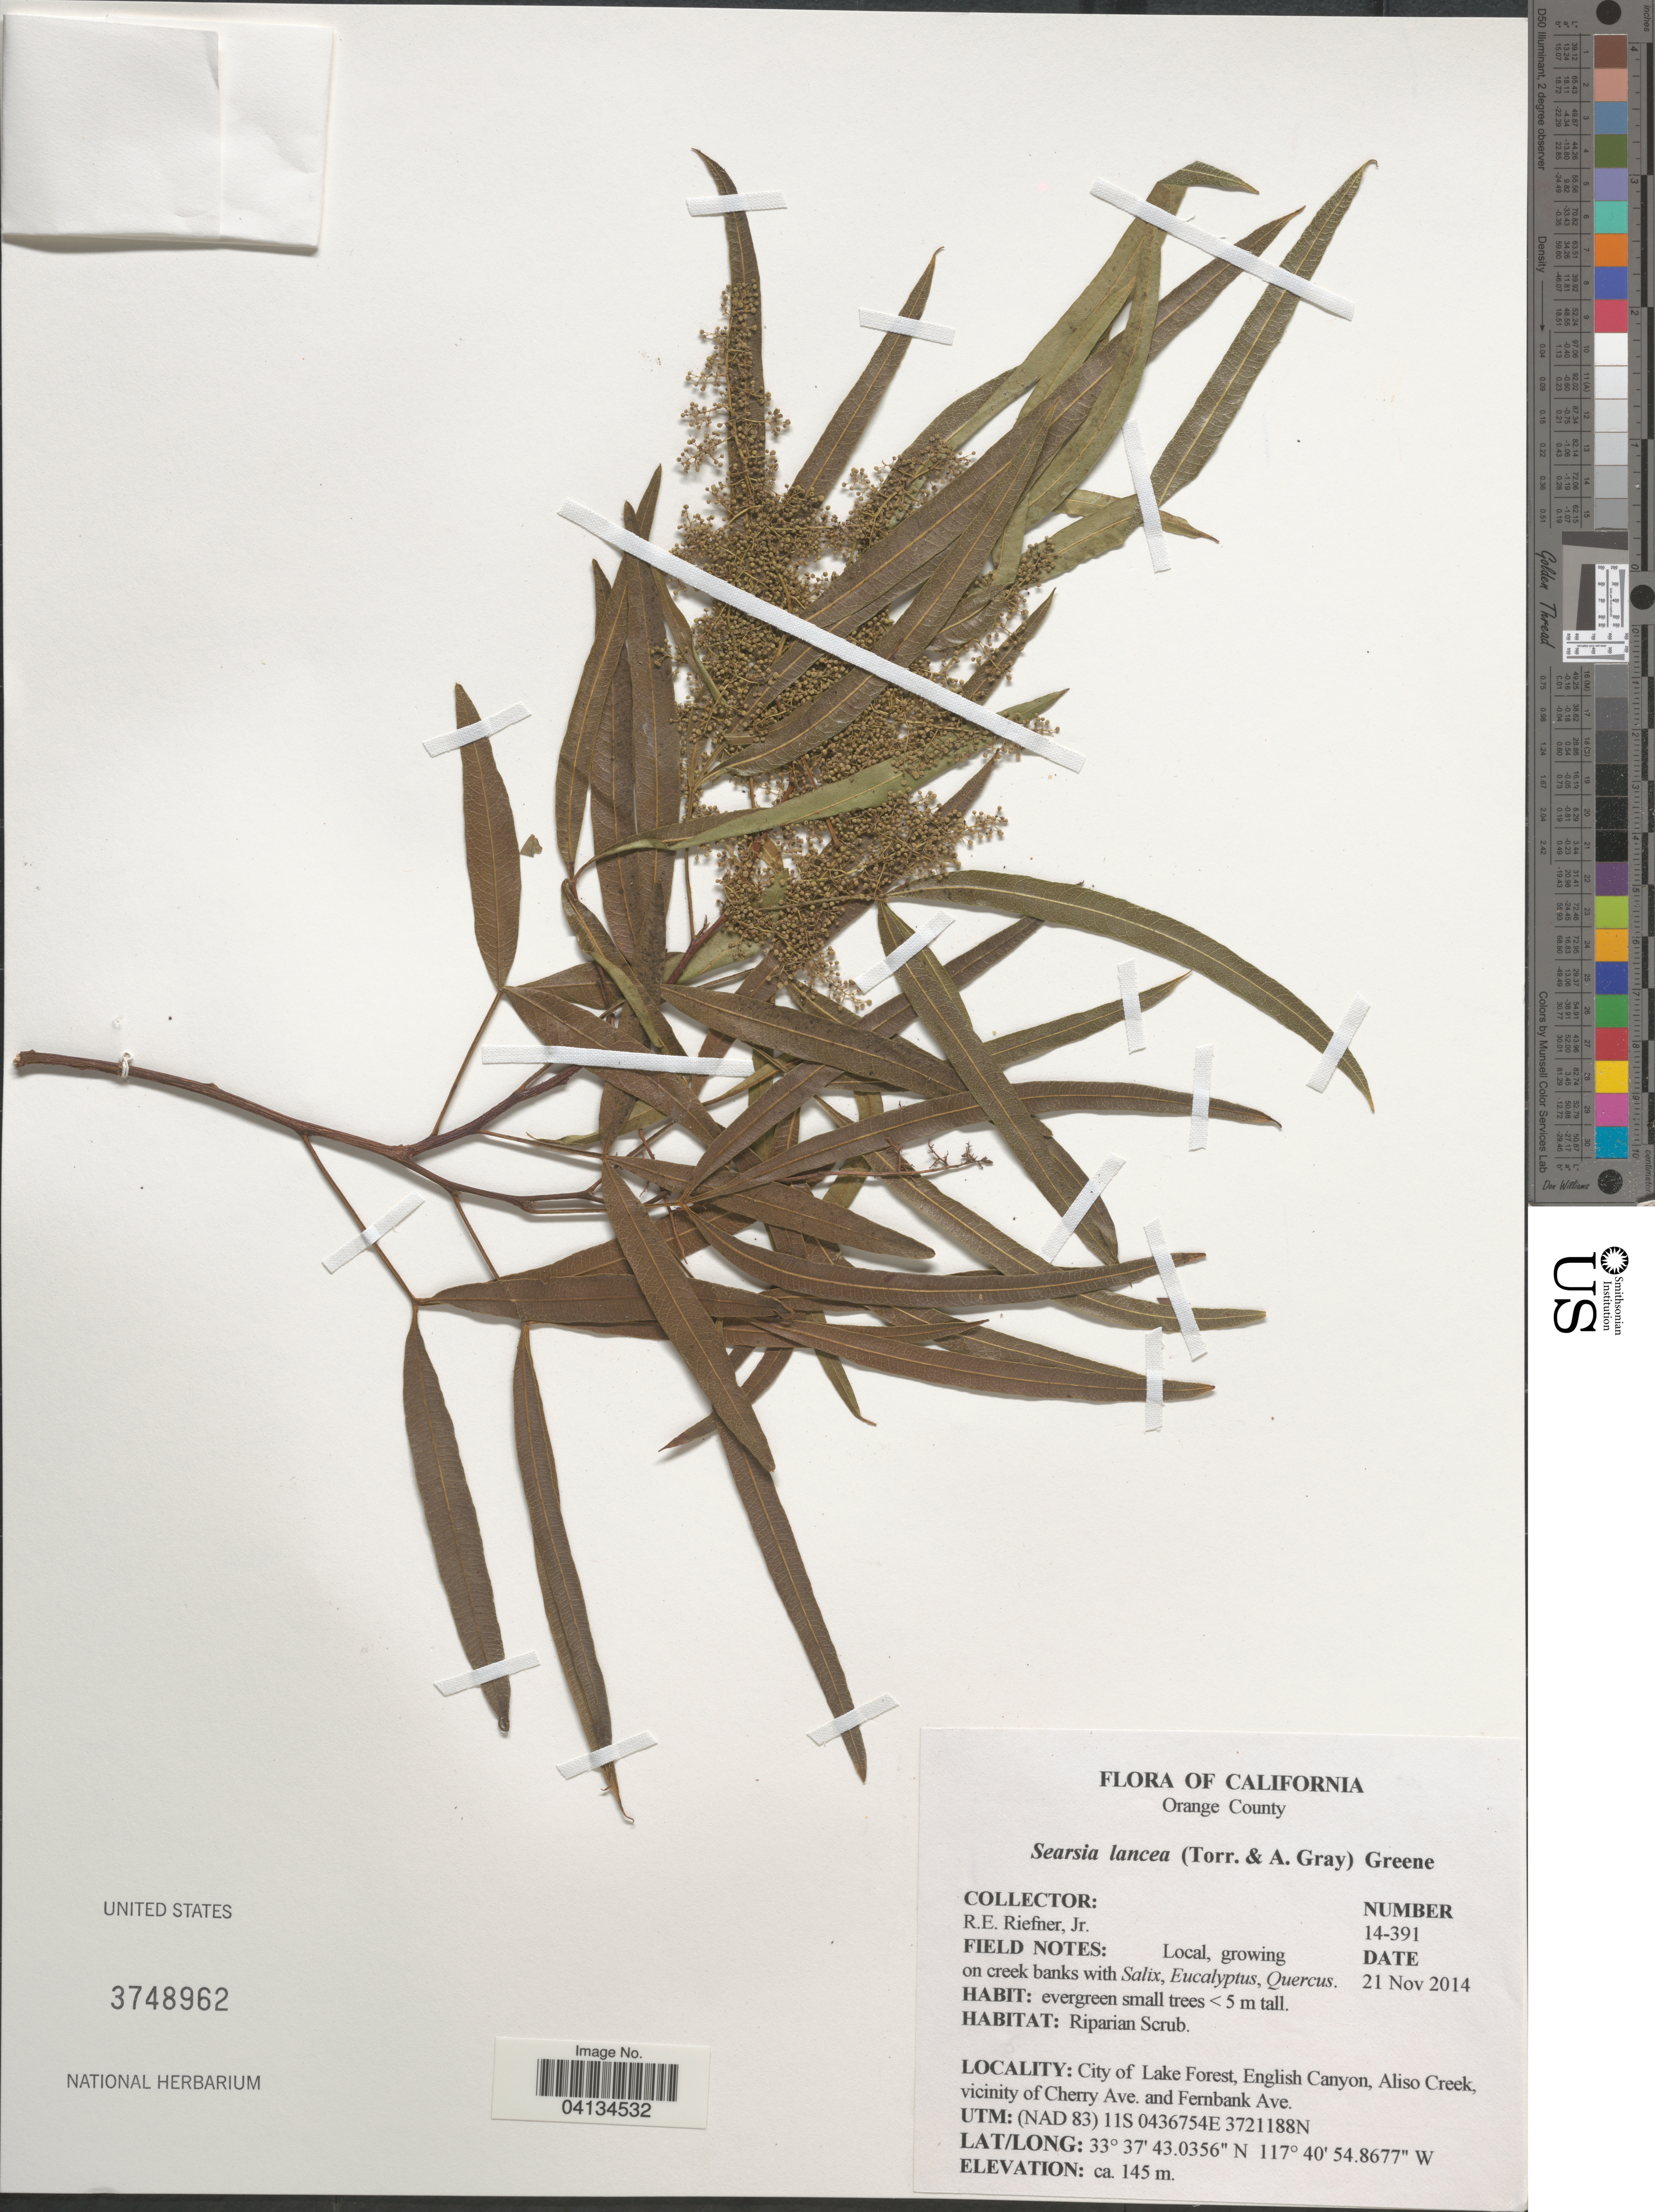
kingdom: Plantae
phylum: Tracheophyta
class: Magnoliopsida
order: Sapindales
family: Anacardiaceae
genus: Searsia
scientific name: Searsia lancea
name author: (L.) F.A. Barkley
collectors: R. Riefner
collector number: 14-391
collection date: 2014-11-21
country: United States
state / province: California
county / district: Orange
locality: Orange County. Riparian Scrub. City of Lake Forest, English Canyon, Aliso Creek, vicinity of Cherry Ave. and Fernbank Ave. UTM: (NAD 83) 11S 0436754E 3721188N.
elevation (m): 145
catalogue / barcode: US 3748962